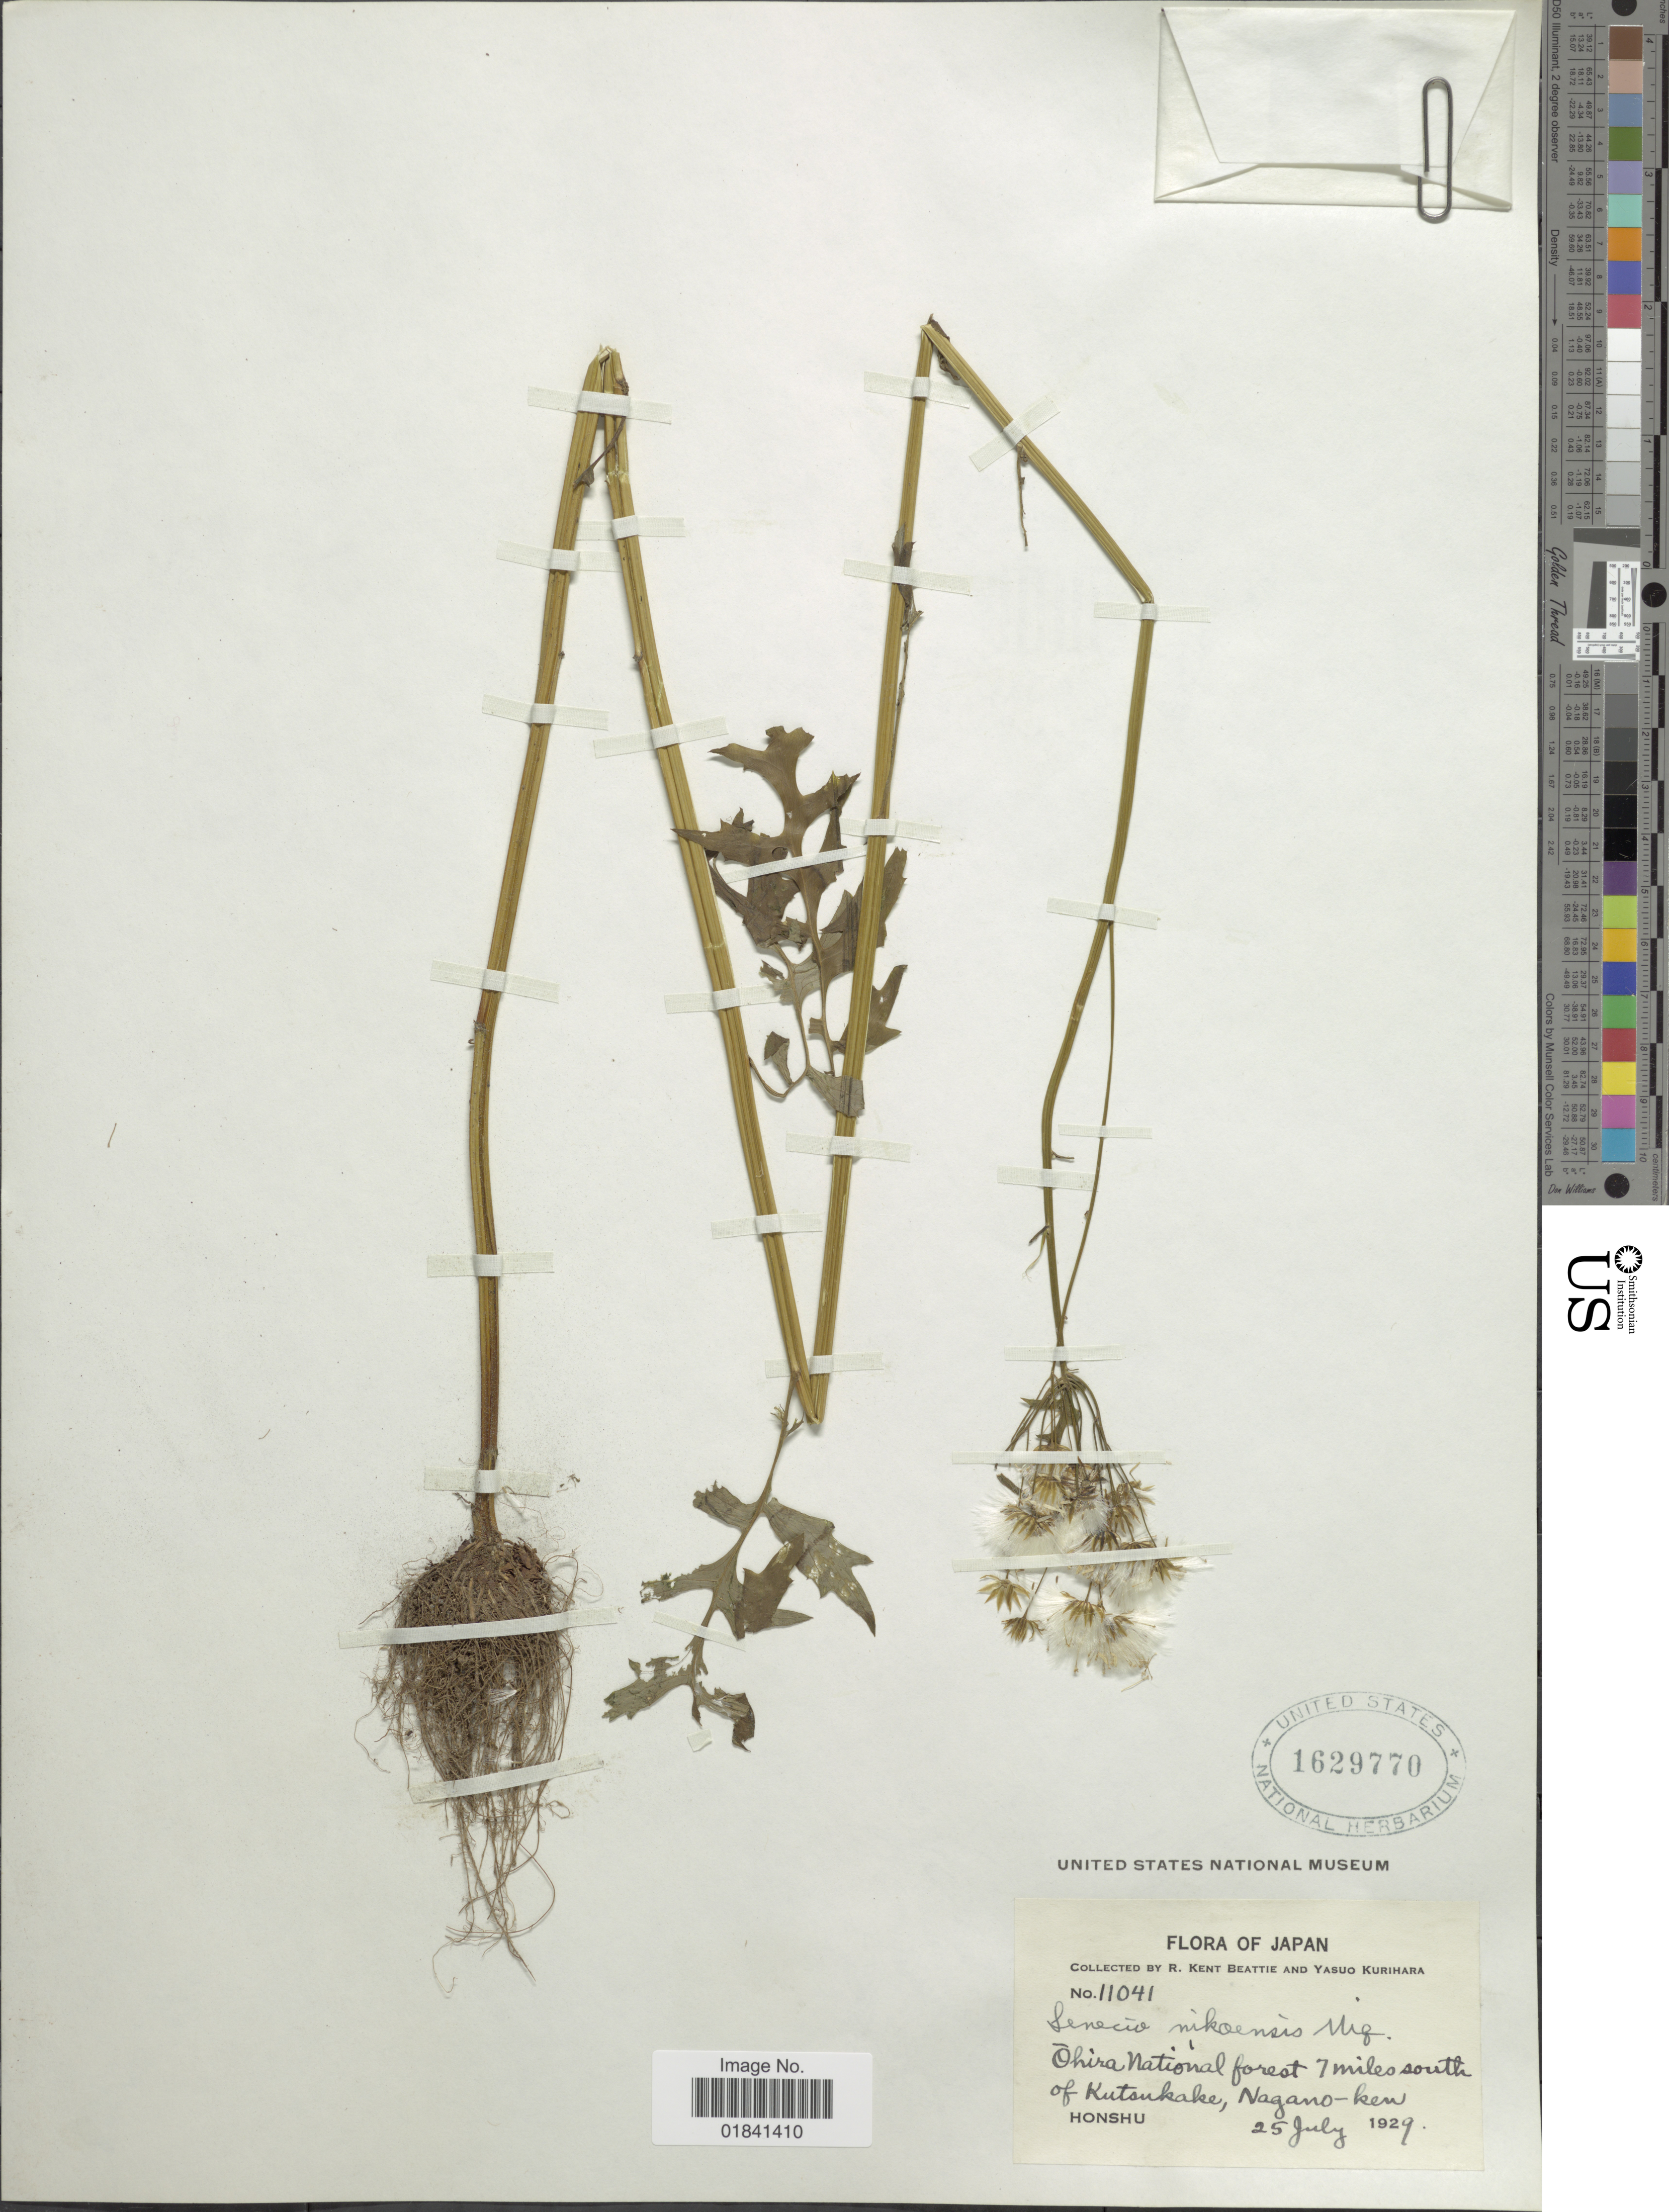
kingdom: Plantae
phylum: Tracheophyta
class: Magnoliopsida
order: Asterales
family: Asteraceae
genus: Senecio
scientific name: Senecio nikoensis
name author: Miq.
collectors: R. K. Beattie & Y. Kurihara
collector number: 11041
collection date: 1929-07-25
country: Japan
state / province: Nagano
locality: Ohira National forest 7 miles south of Kutsukake, Nagano-ken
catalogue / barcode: US 1629770